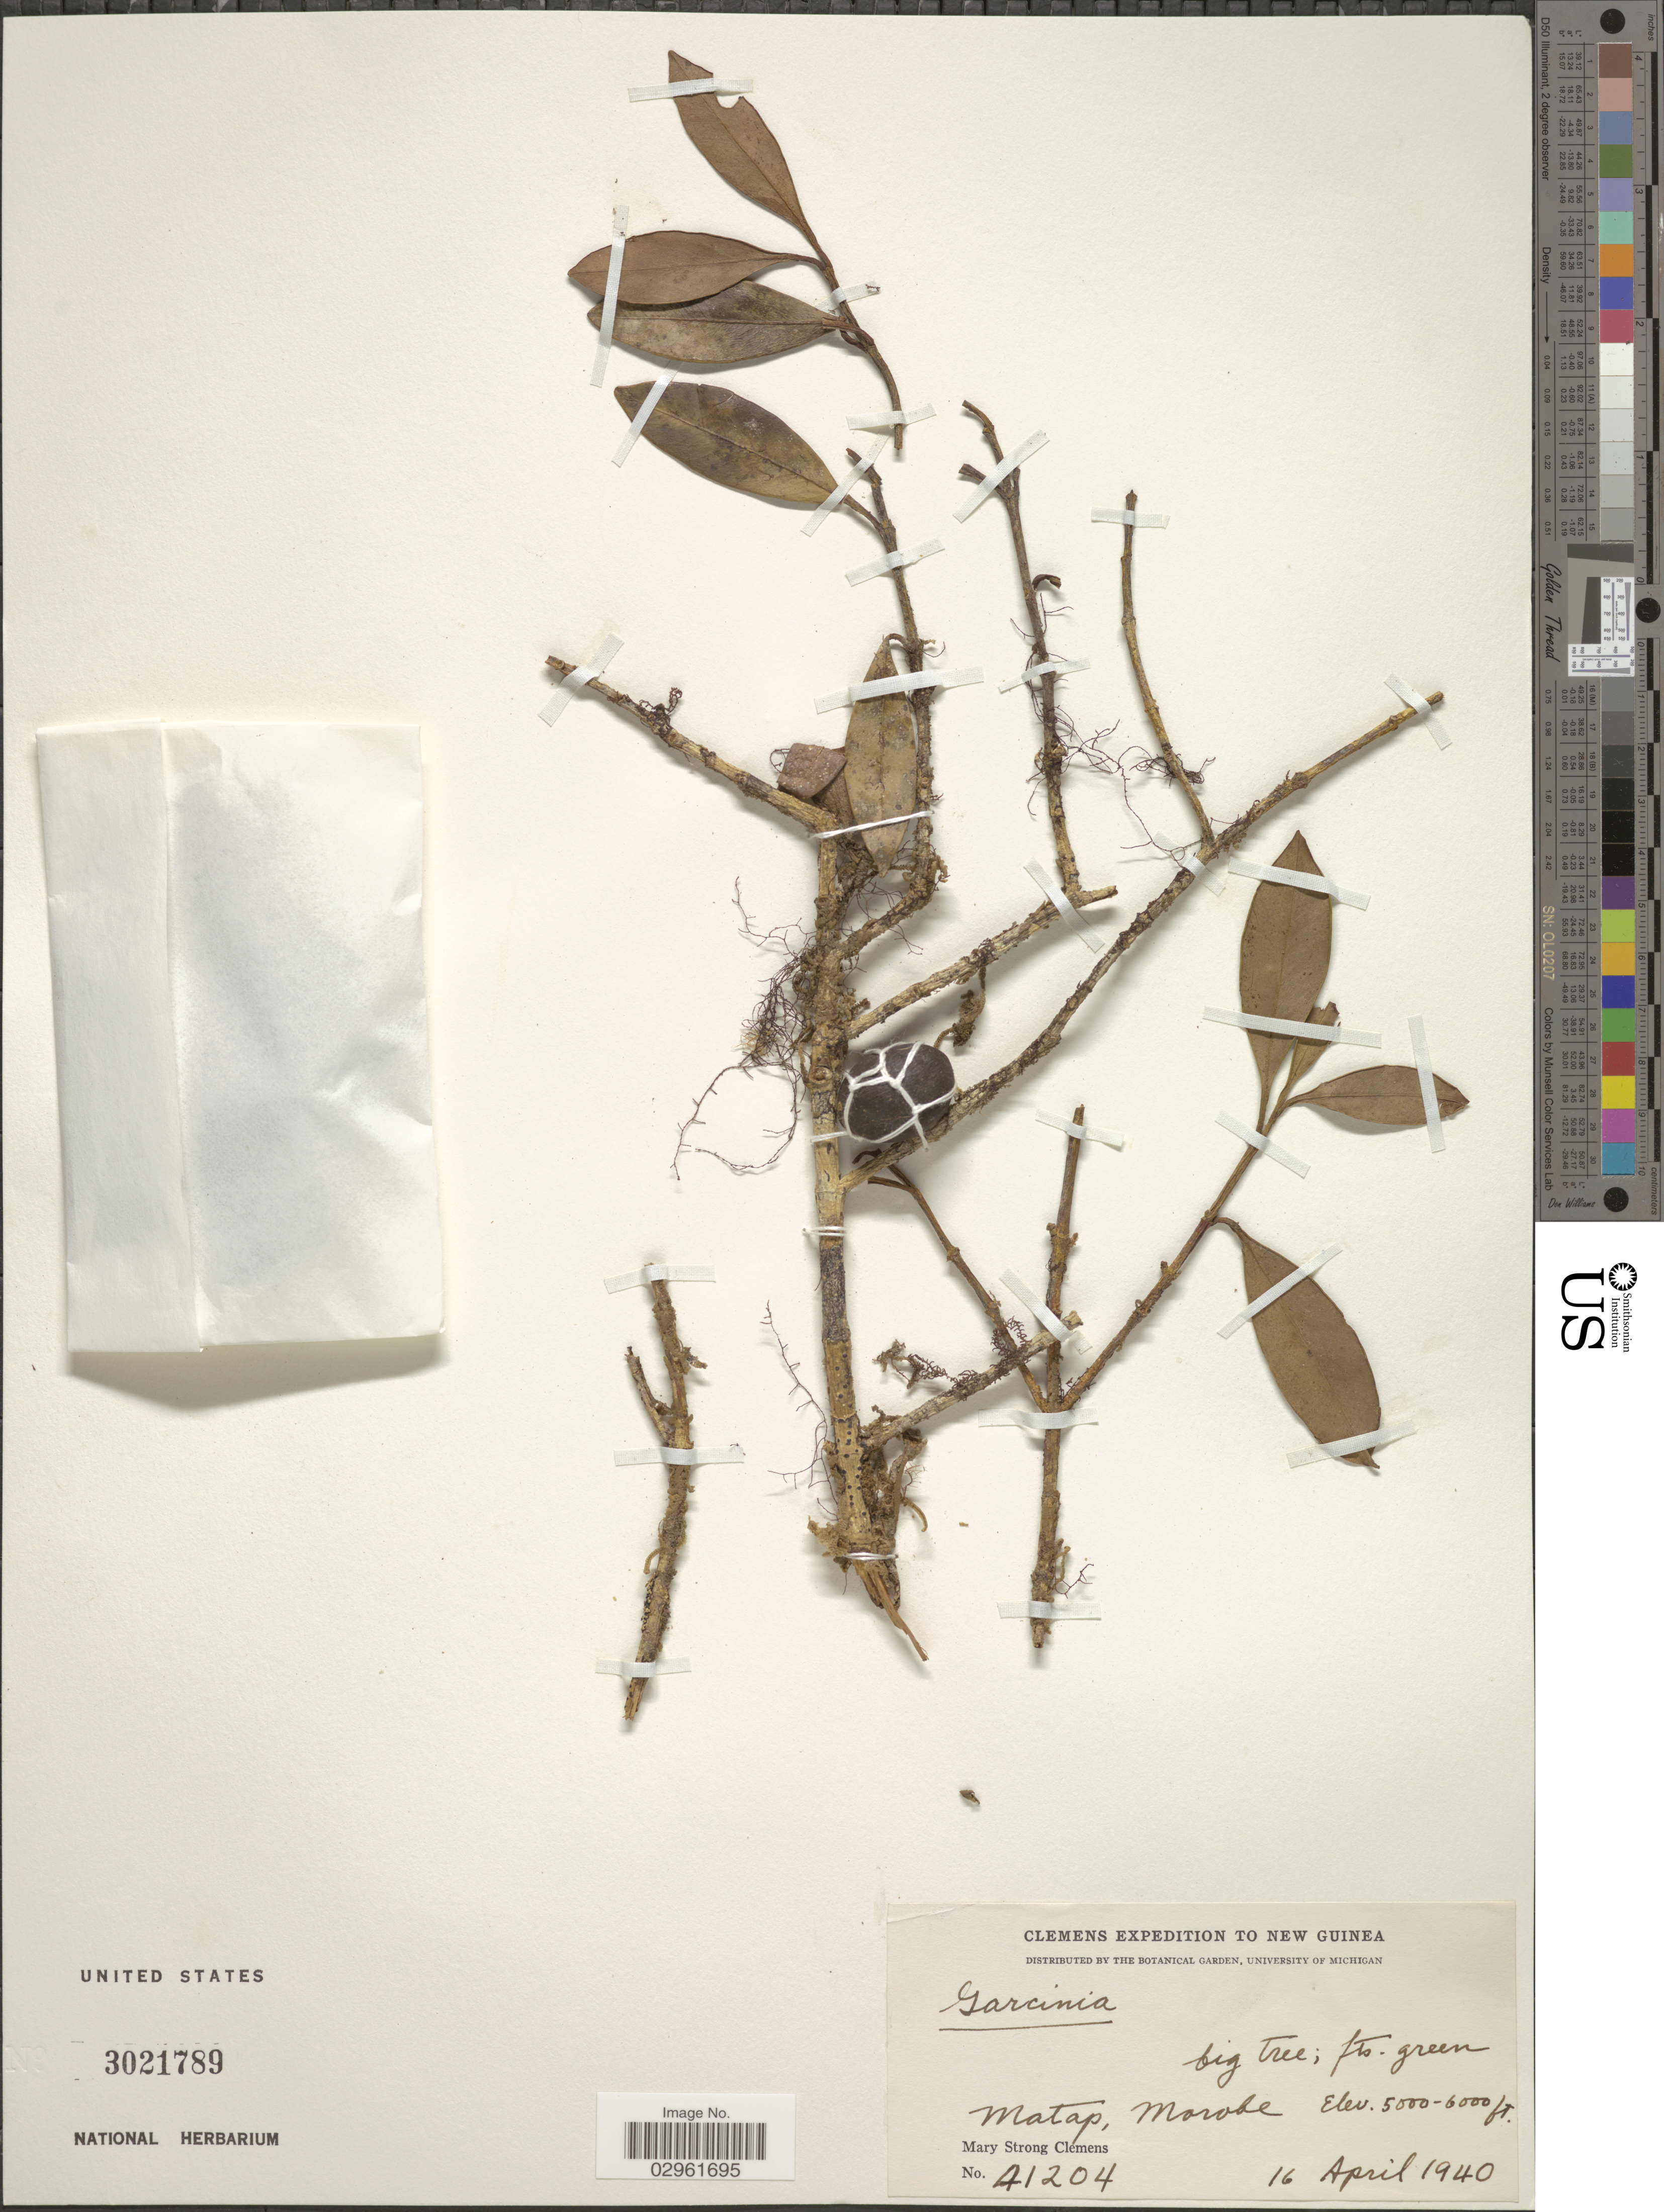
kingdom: Plantae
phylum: Tracheophyta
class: Magnoliopsida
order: Malpighiales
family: Clusiaceae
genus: Garcinia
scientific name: Garcinia sp.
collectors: M. S. Clemens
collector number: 41204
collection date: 1940-04-16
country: Papua New Guinea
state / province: Morobe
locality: New Guinea. Matap, Morobe.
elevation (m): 1524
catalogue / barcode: US 3021789